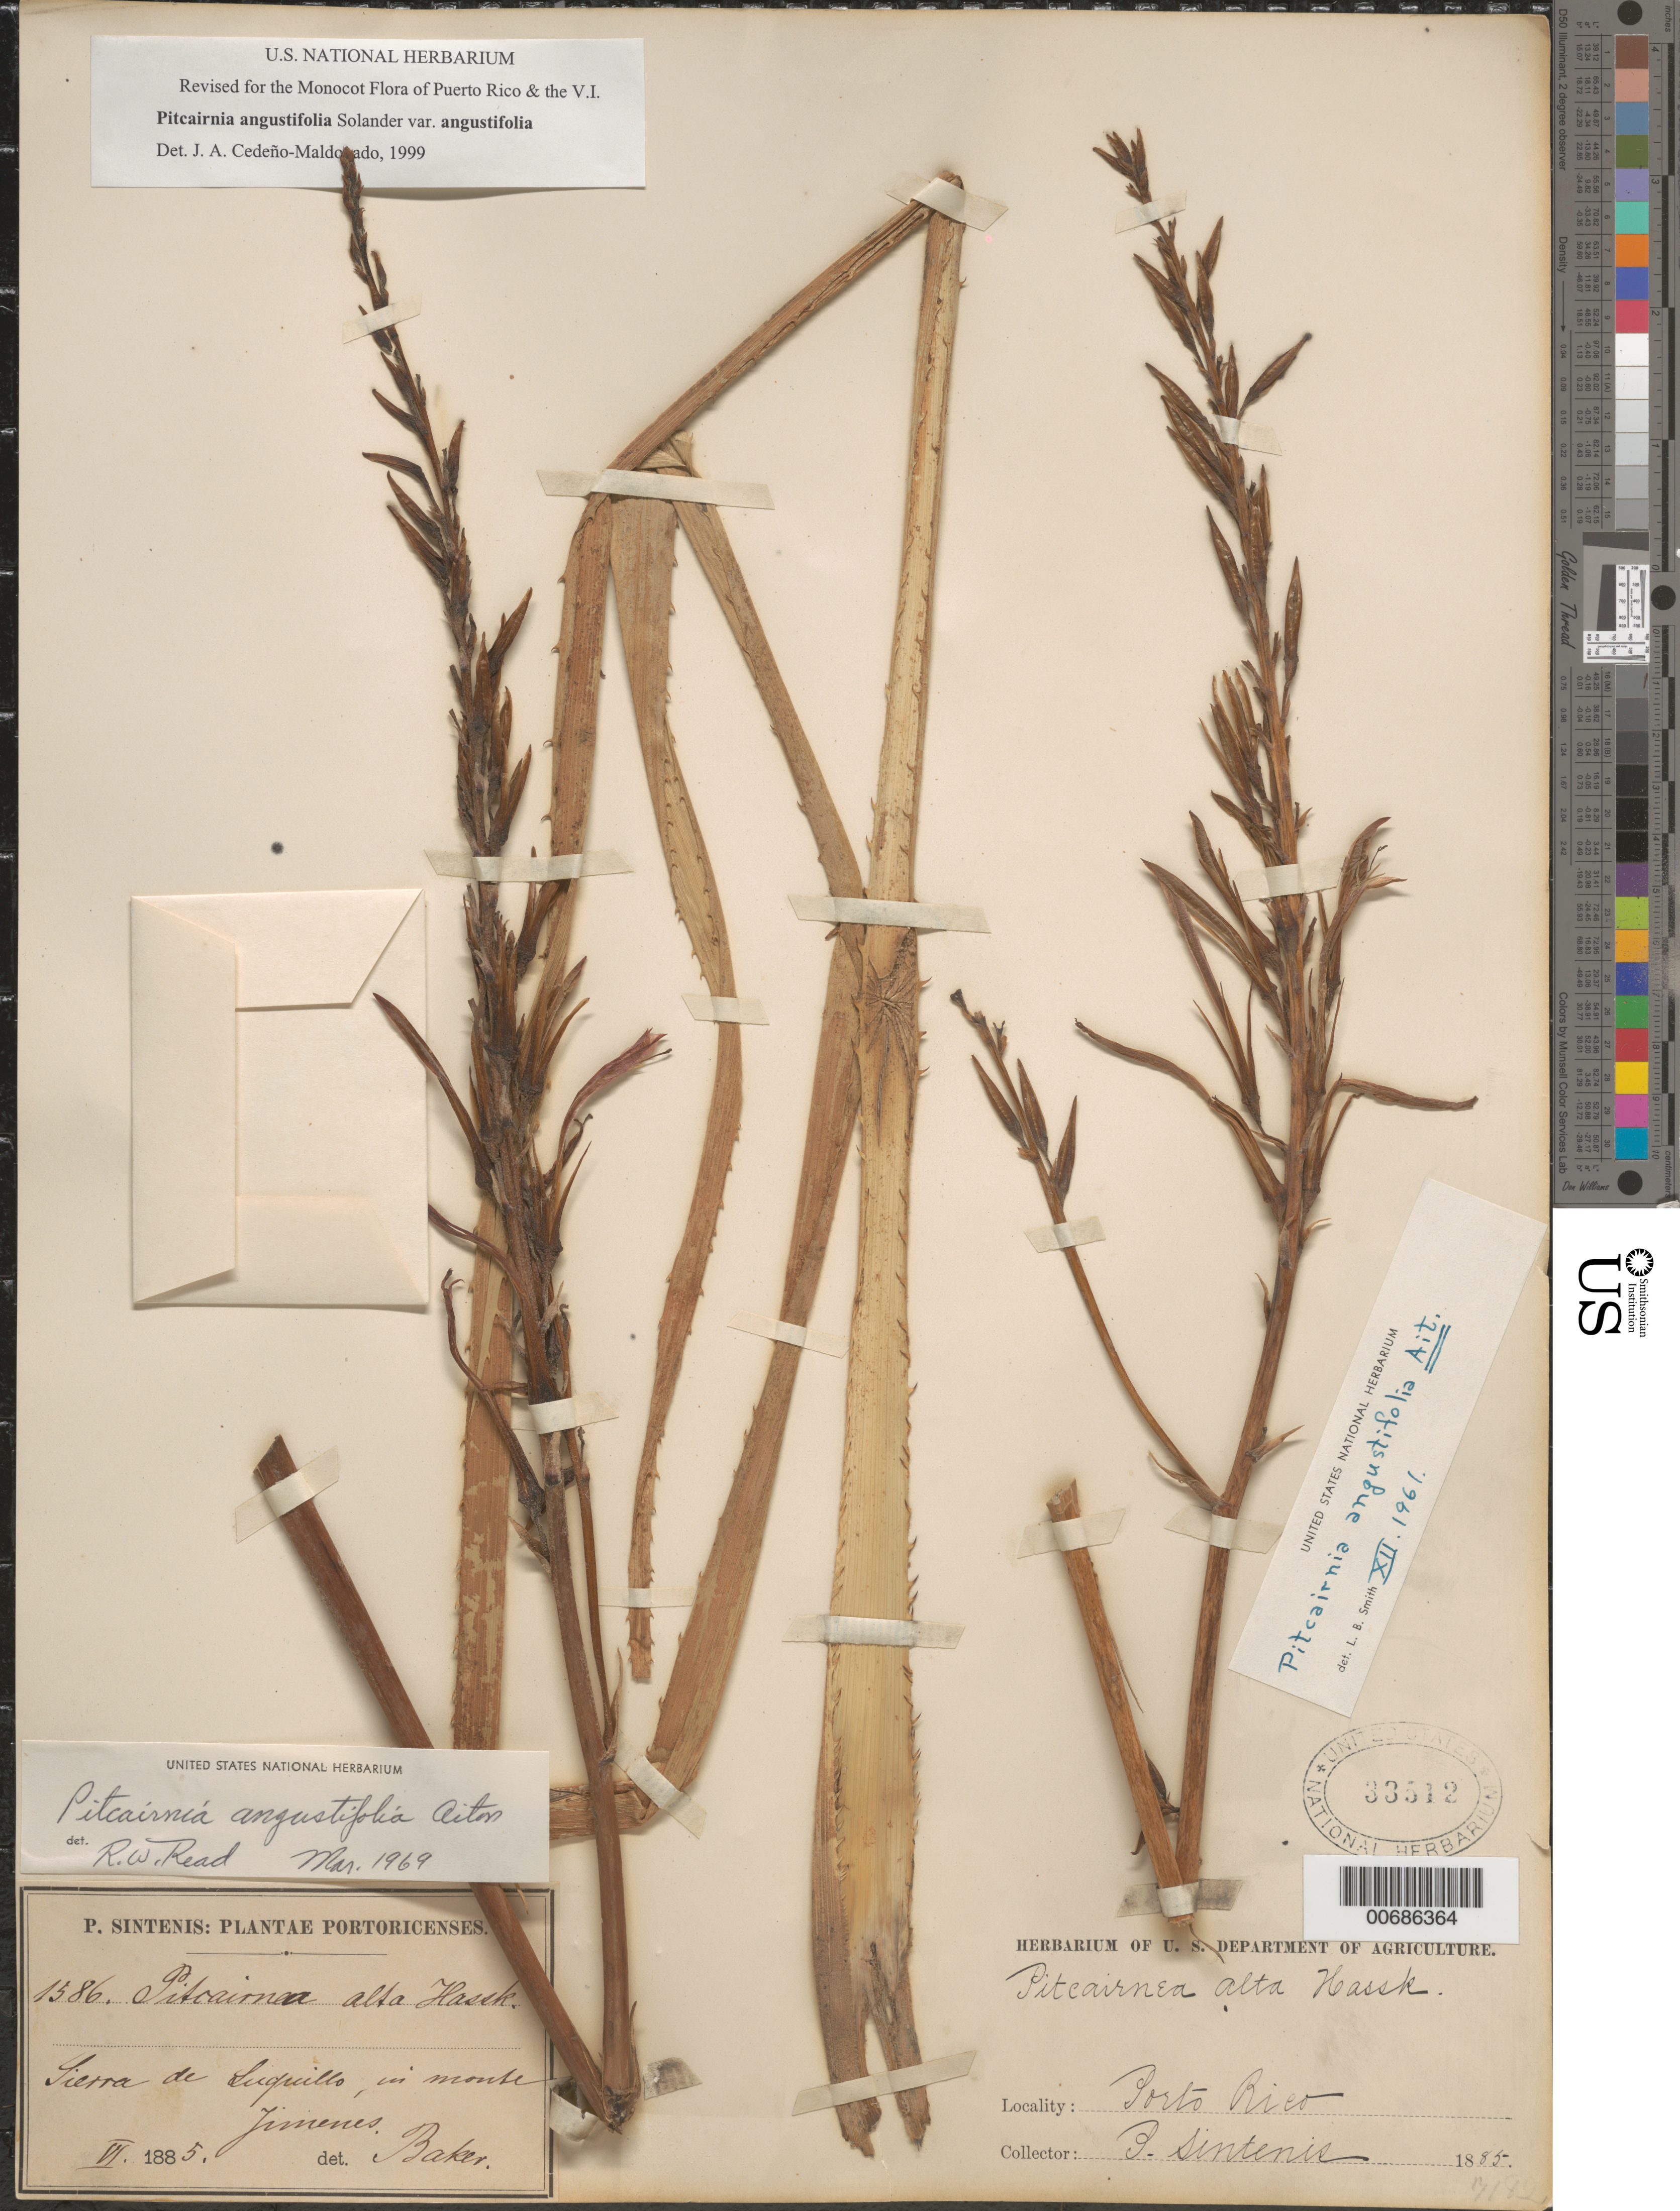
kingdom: Plantae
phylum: Tracheophyta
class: Liliopsida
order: Poales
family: Bromeliaceae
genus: Pitcairnia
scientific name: Pitcairnia angustifolia var. angustifolia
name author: Sol. ex Aiton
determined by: Cedeño-Maldonado, J. A.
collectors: P. Sintenis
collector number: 1586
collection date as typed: Jun 1885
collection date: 1885-06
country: Puerto Rico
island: Greater Antilles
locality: Sierra de Luguillo, in monte jimenes.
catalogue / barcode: US 33512